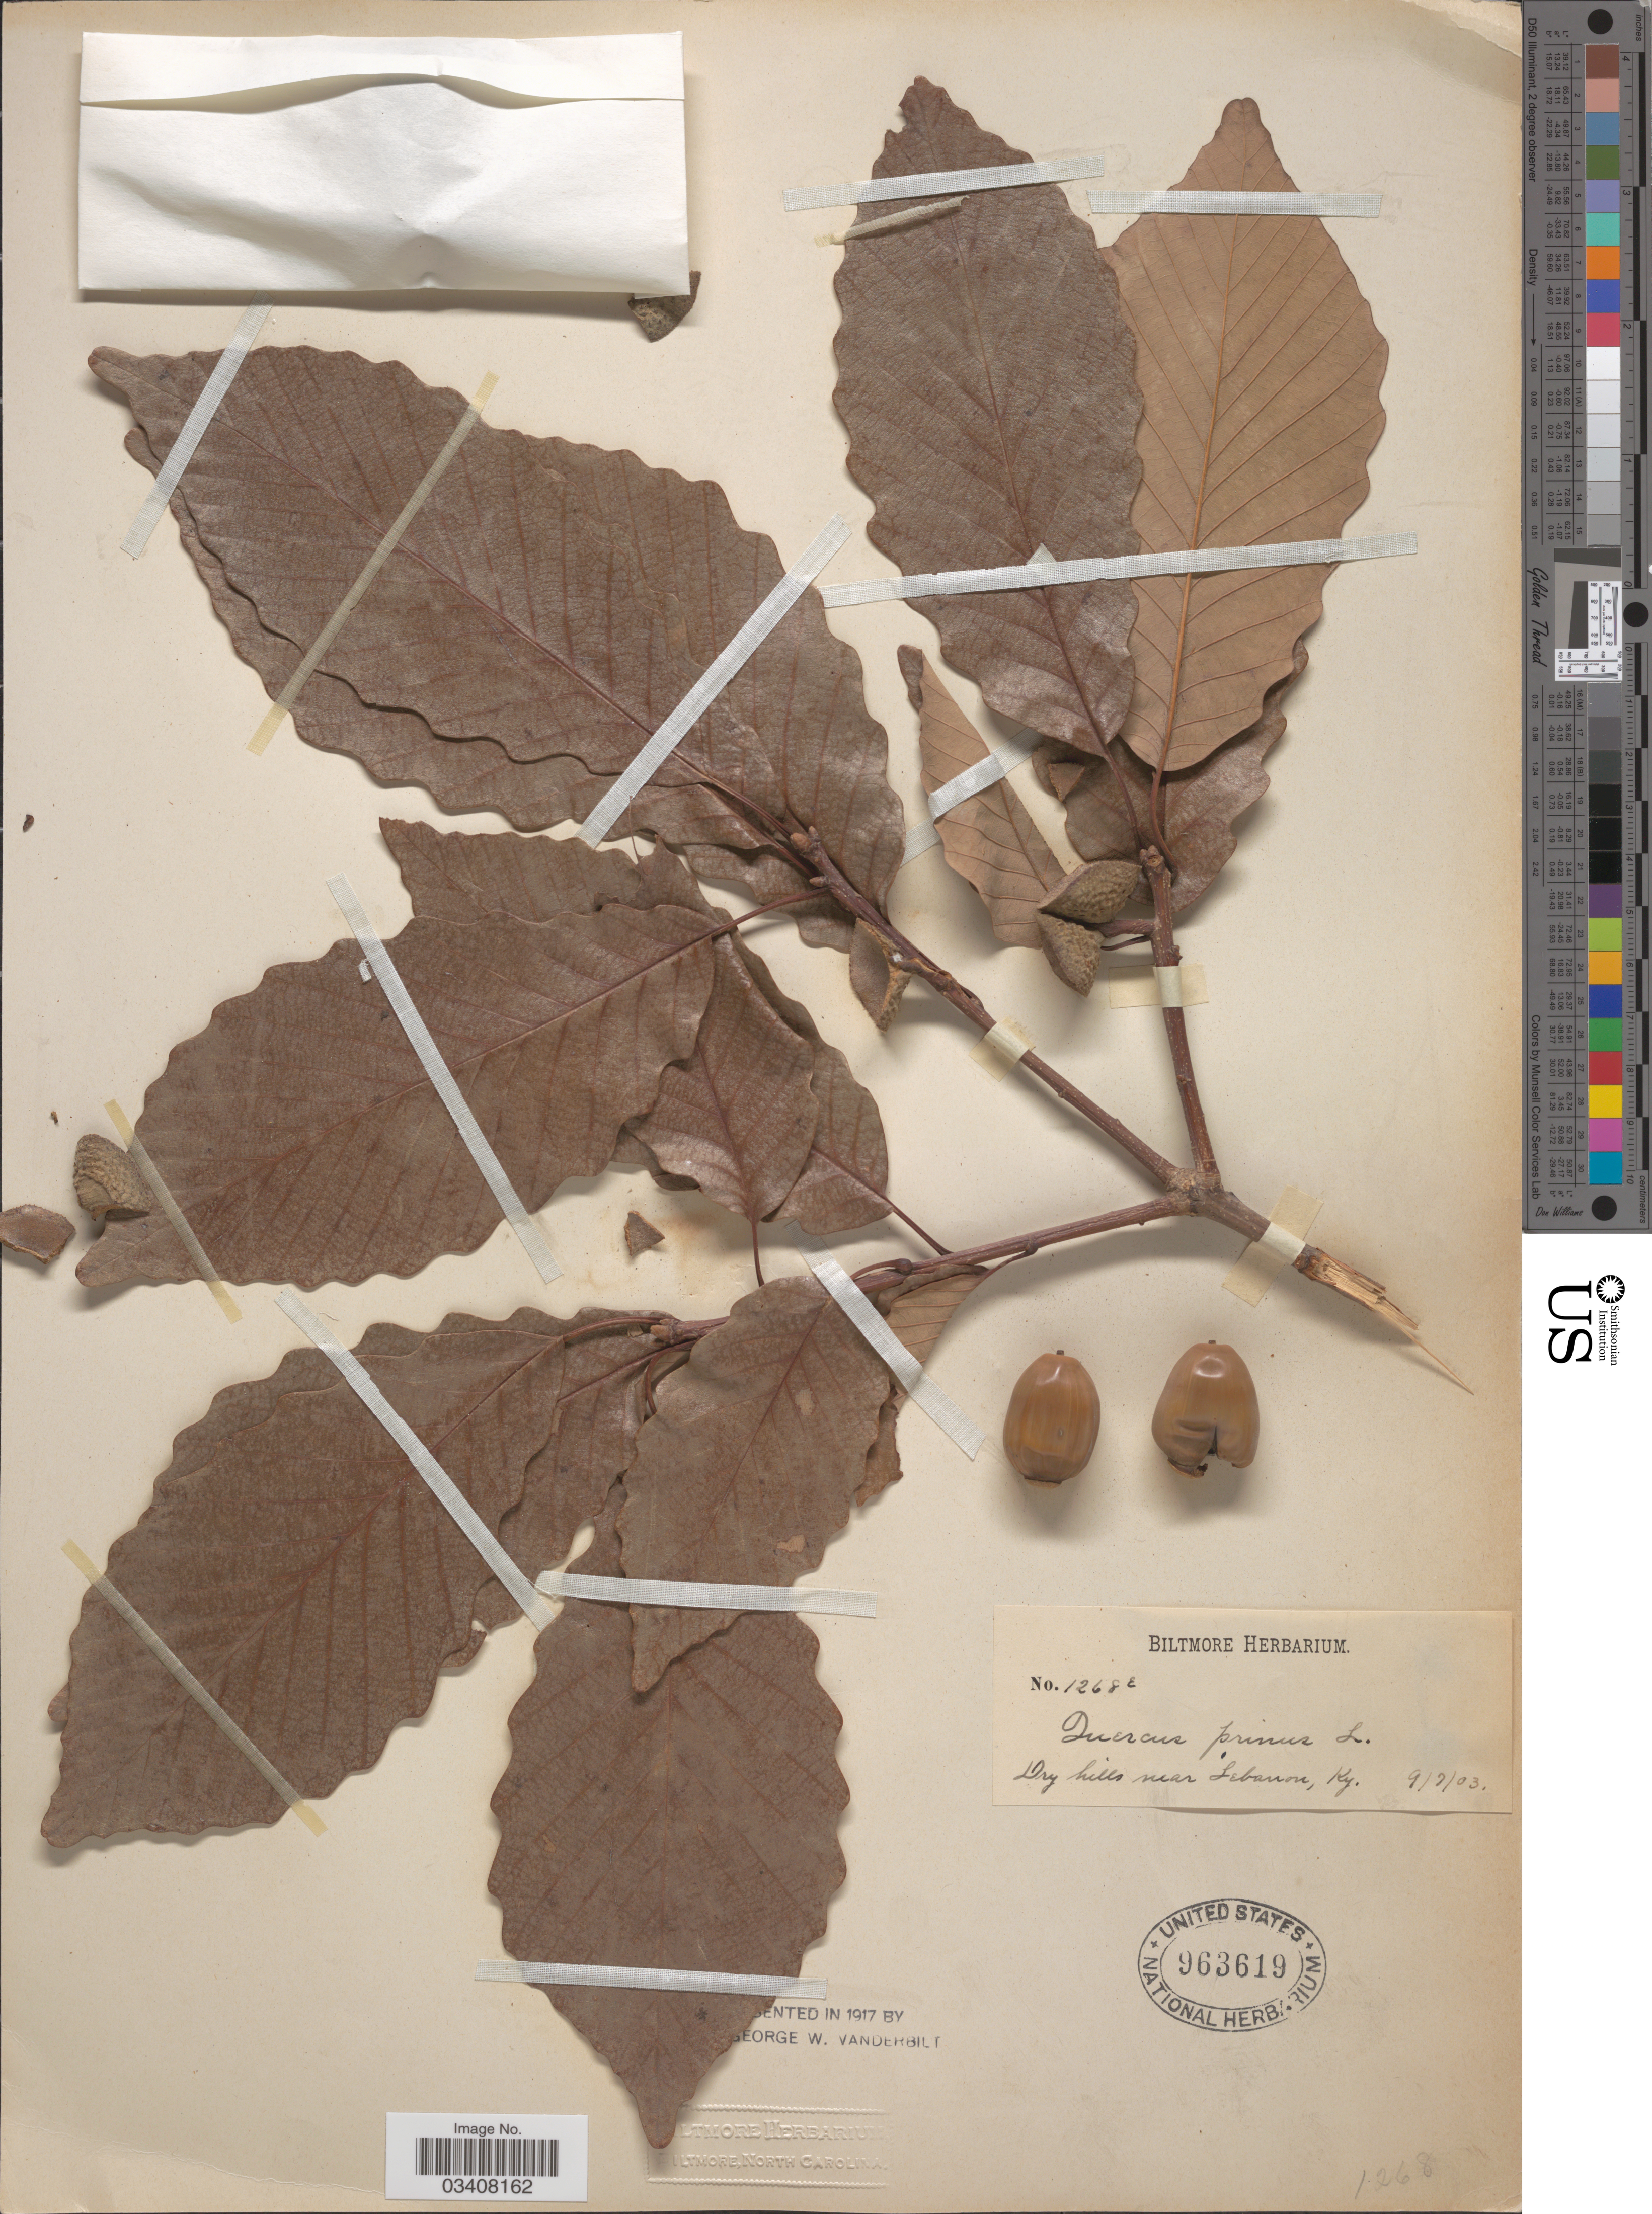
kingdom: Plantae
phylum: Tracheophyta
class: Magnoliopsida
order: Fagales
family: Fagaceae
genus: Quercus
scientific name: Quercus prinus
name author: L.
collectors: ex herb. Biltmore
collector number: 1268E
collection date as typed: Transcribed d/m/y: 7/9/3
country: United States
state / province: Kentucky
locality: Near Lebanon.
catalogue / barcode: US 963619